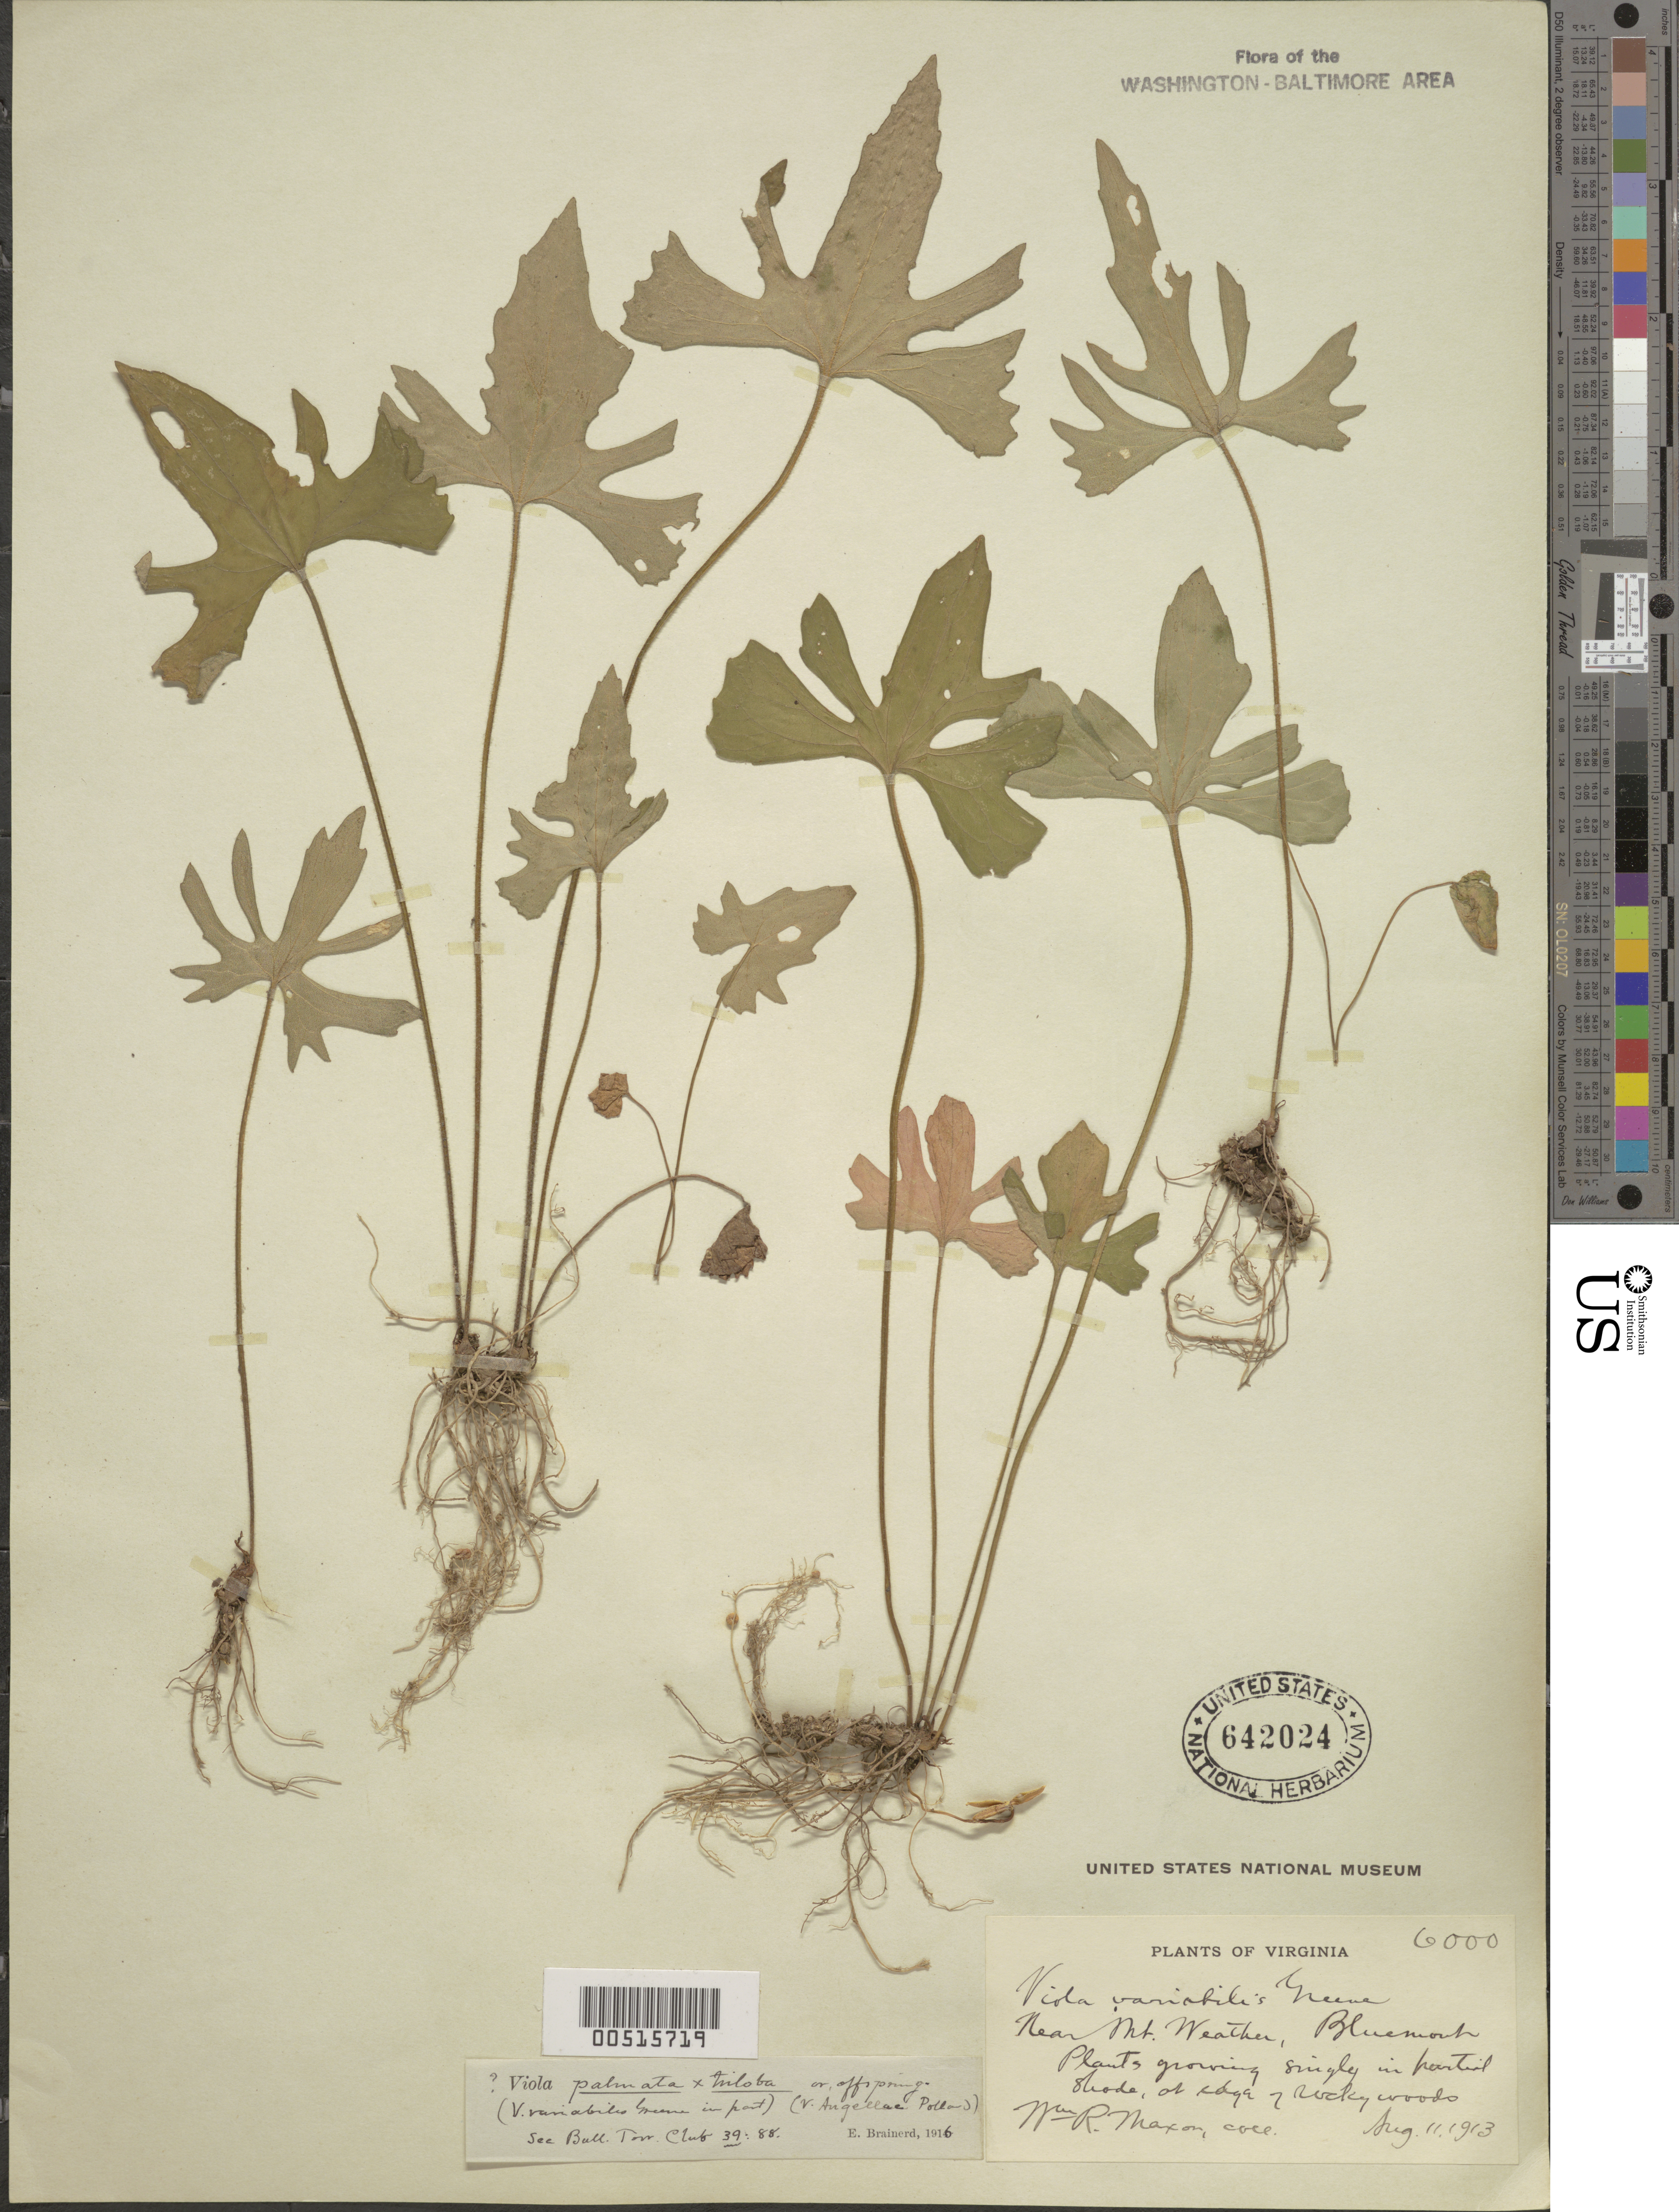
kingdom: Plantae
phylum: Tracheophyta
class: Magnoliopsida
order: Malpighiales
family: Violaceae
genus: Viola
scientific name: Viola palmata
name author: L.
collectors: W. R. Maxon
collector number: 6000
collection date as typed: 11 Aug 1913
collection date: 1913-08-11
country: United States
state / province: Virginia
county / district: Loudoun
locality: Bluemont, near Mount Weather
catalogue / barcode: US 642024